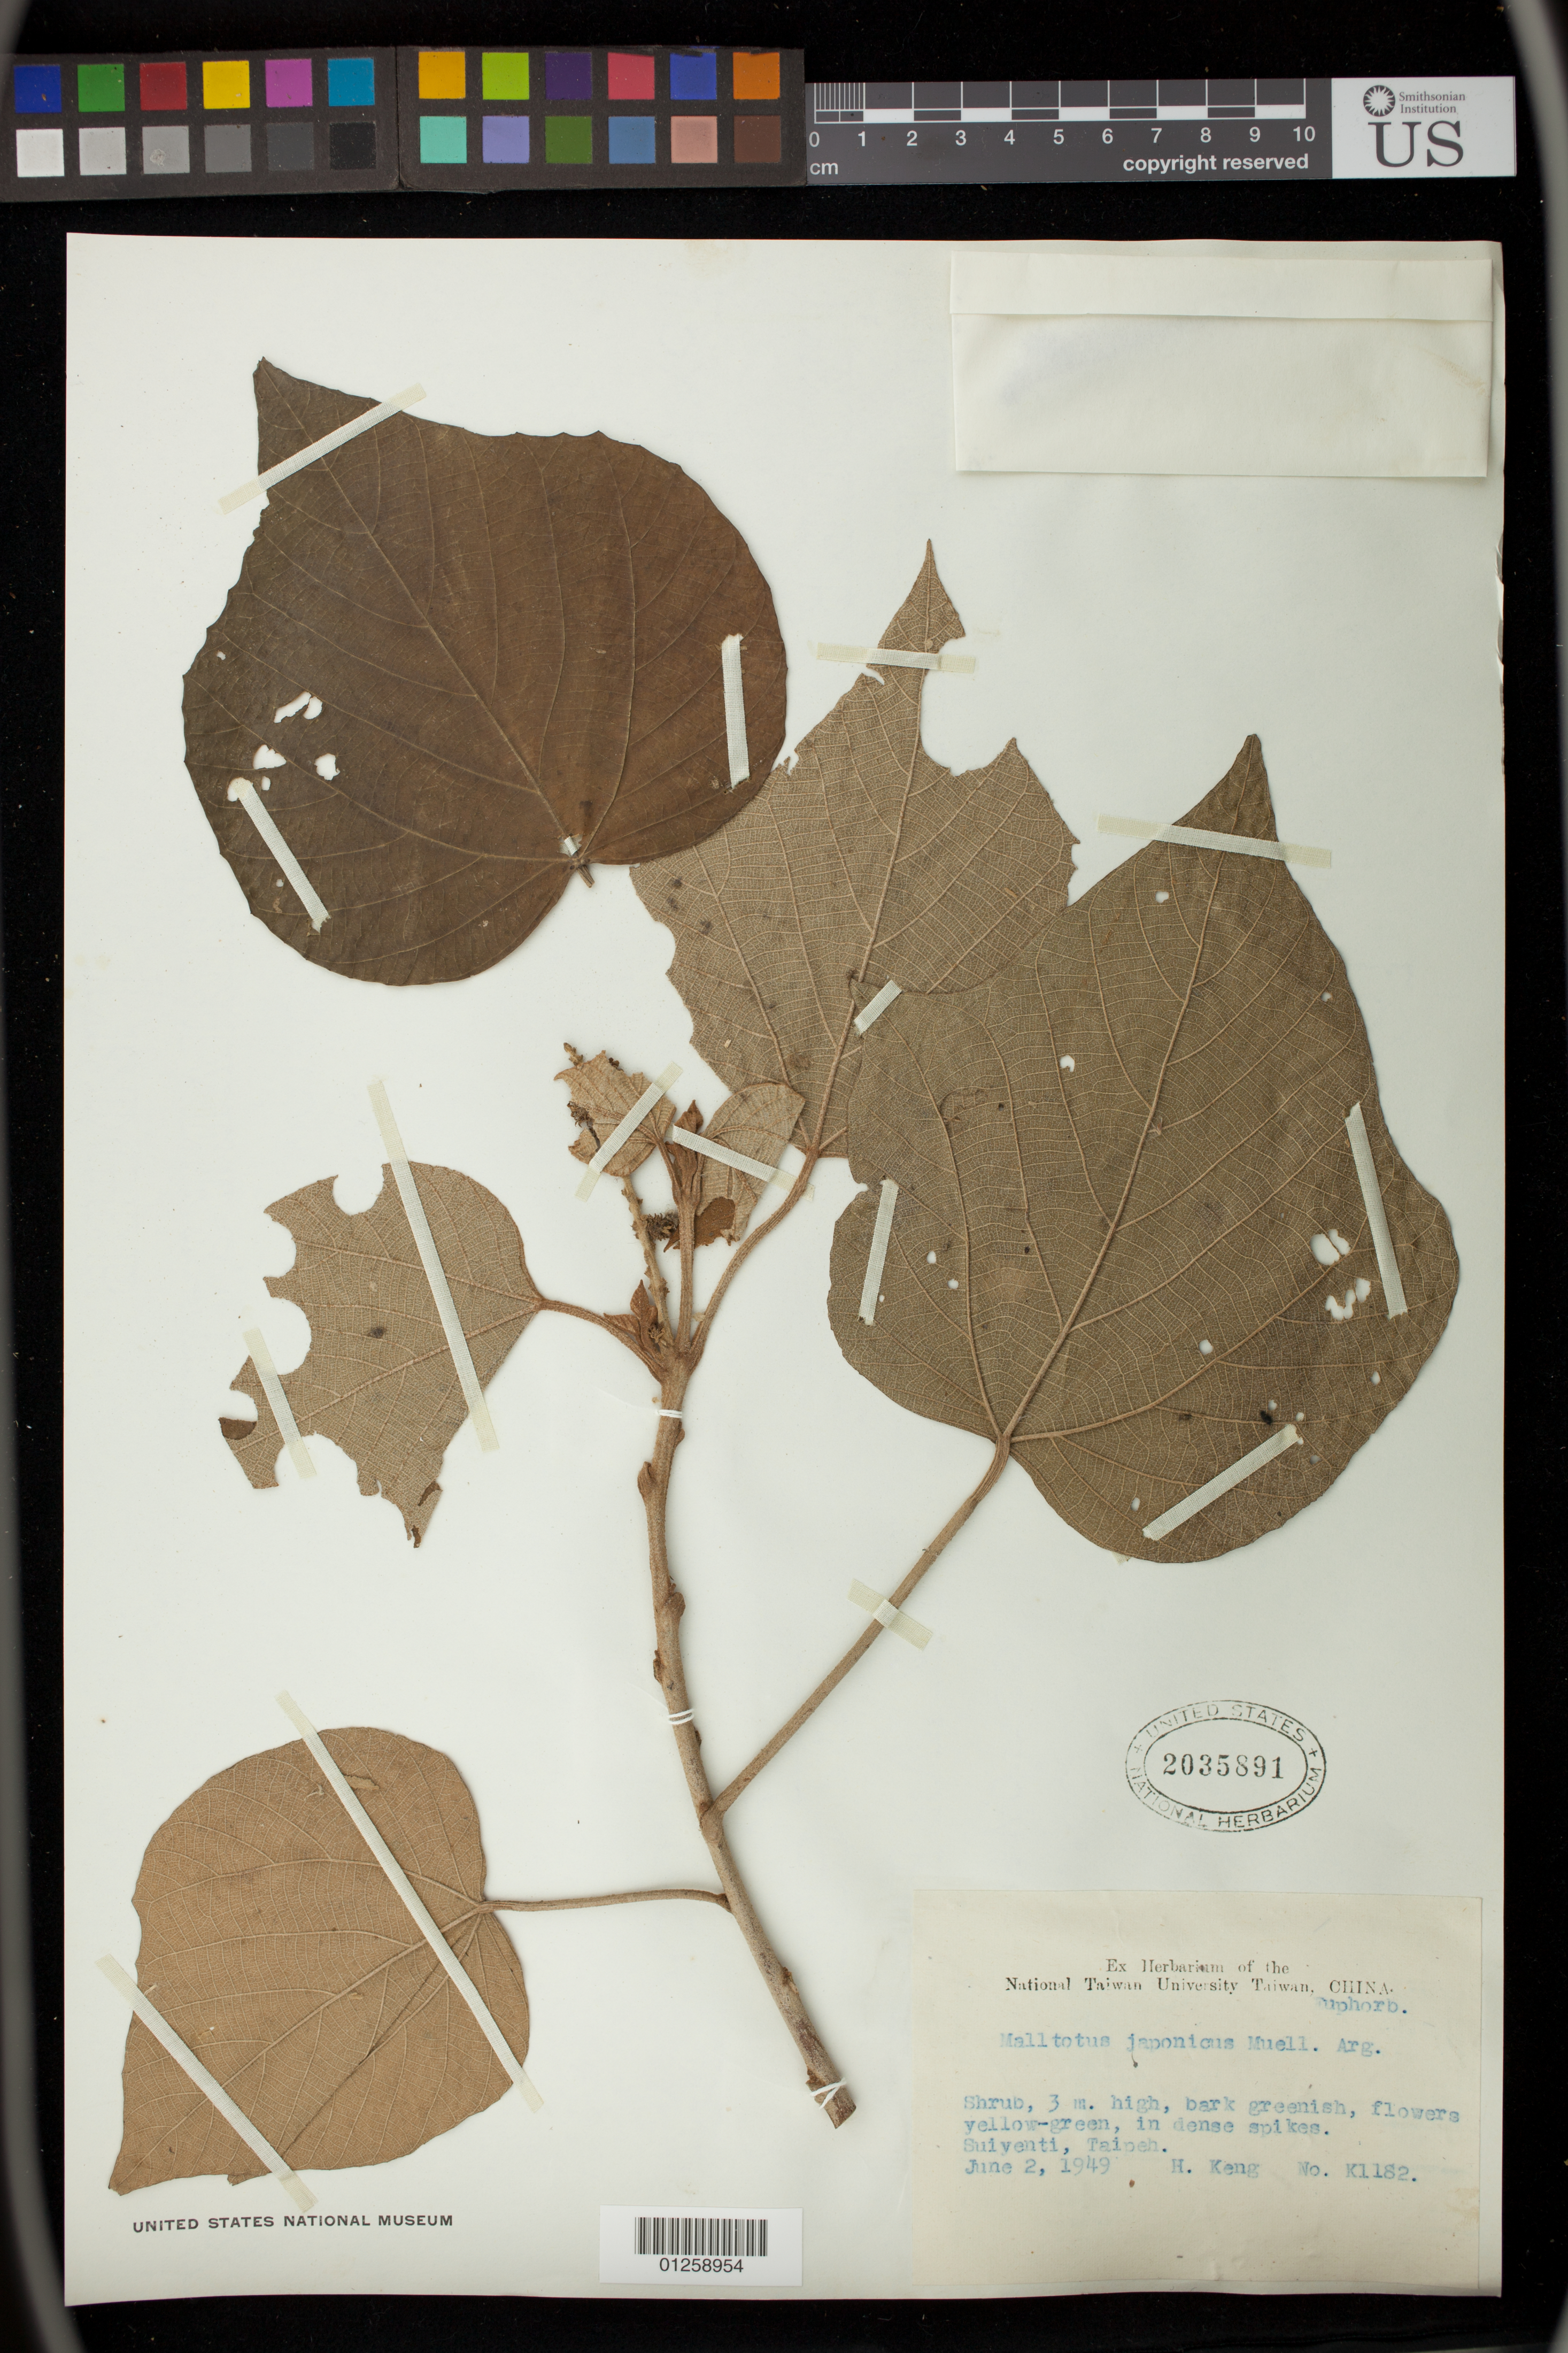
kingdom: Plantae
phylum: Tracheophyta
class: Magnoliopsida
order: Malpighiales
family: Euphorbiaceae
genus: Mallotus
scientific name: Mallotus japonicus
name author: (Spreng.) Müll. Arg.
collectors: H. Keng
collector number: K1182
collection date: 1949-06-02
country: Taiwan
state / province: Taipei City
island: Taiwan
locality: Suiyenti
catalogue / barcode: US 2035891